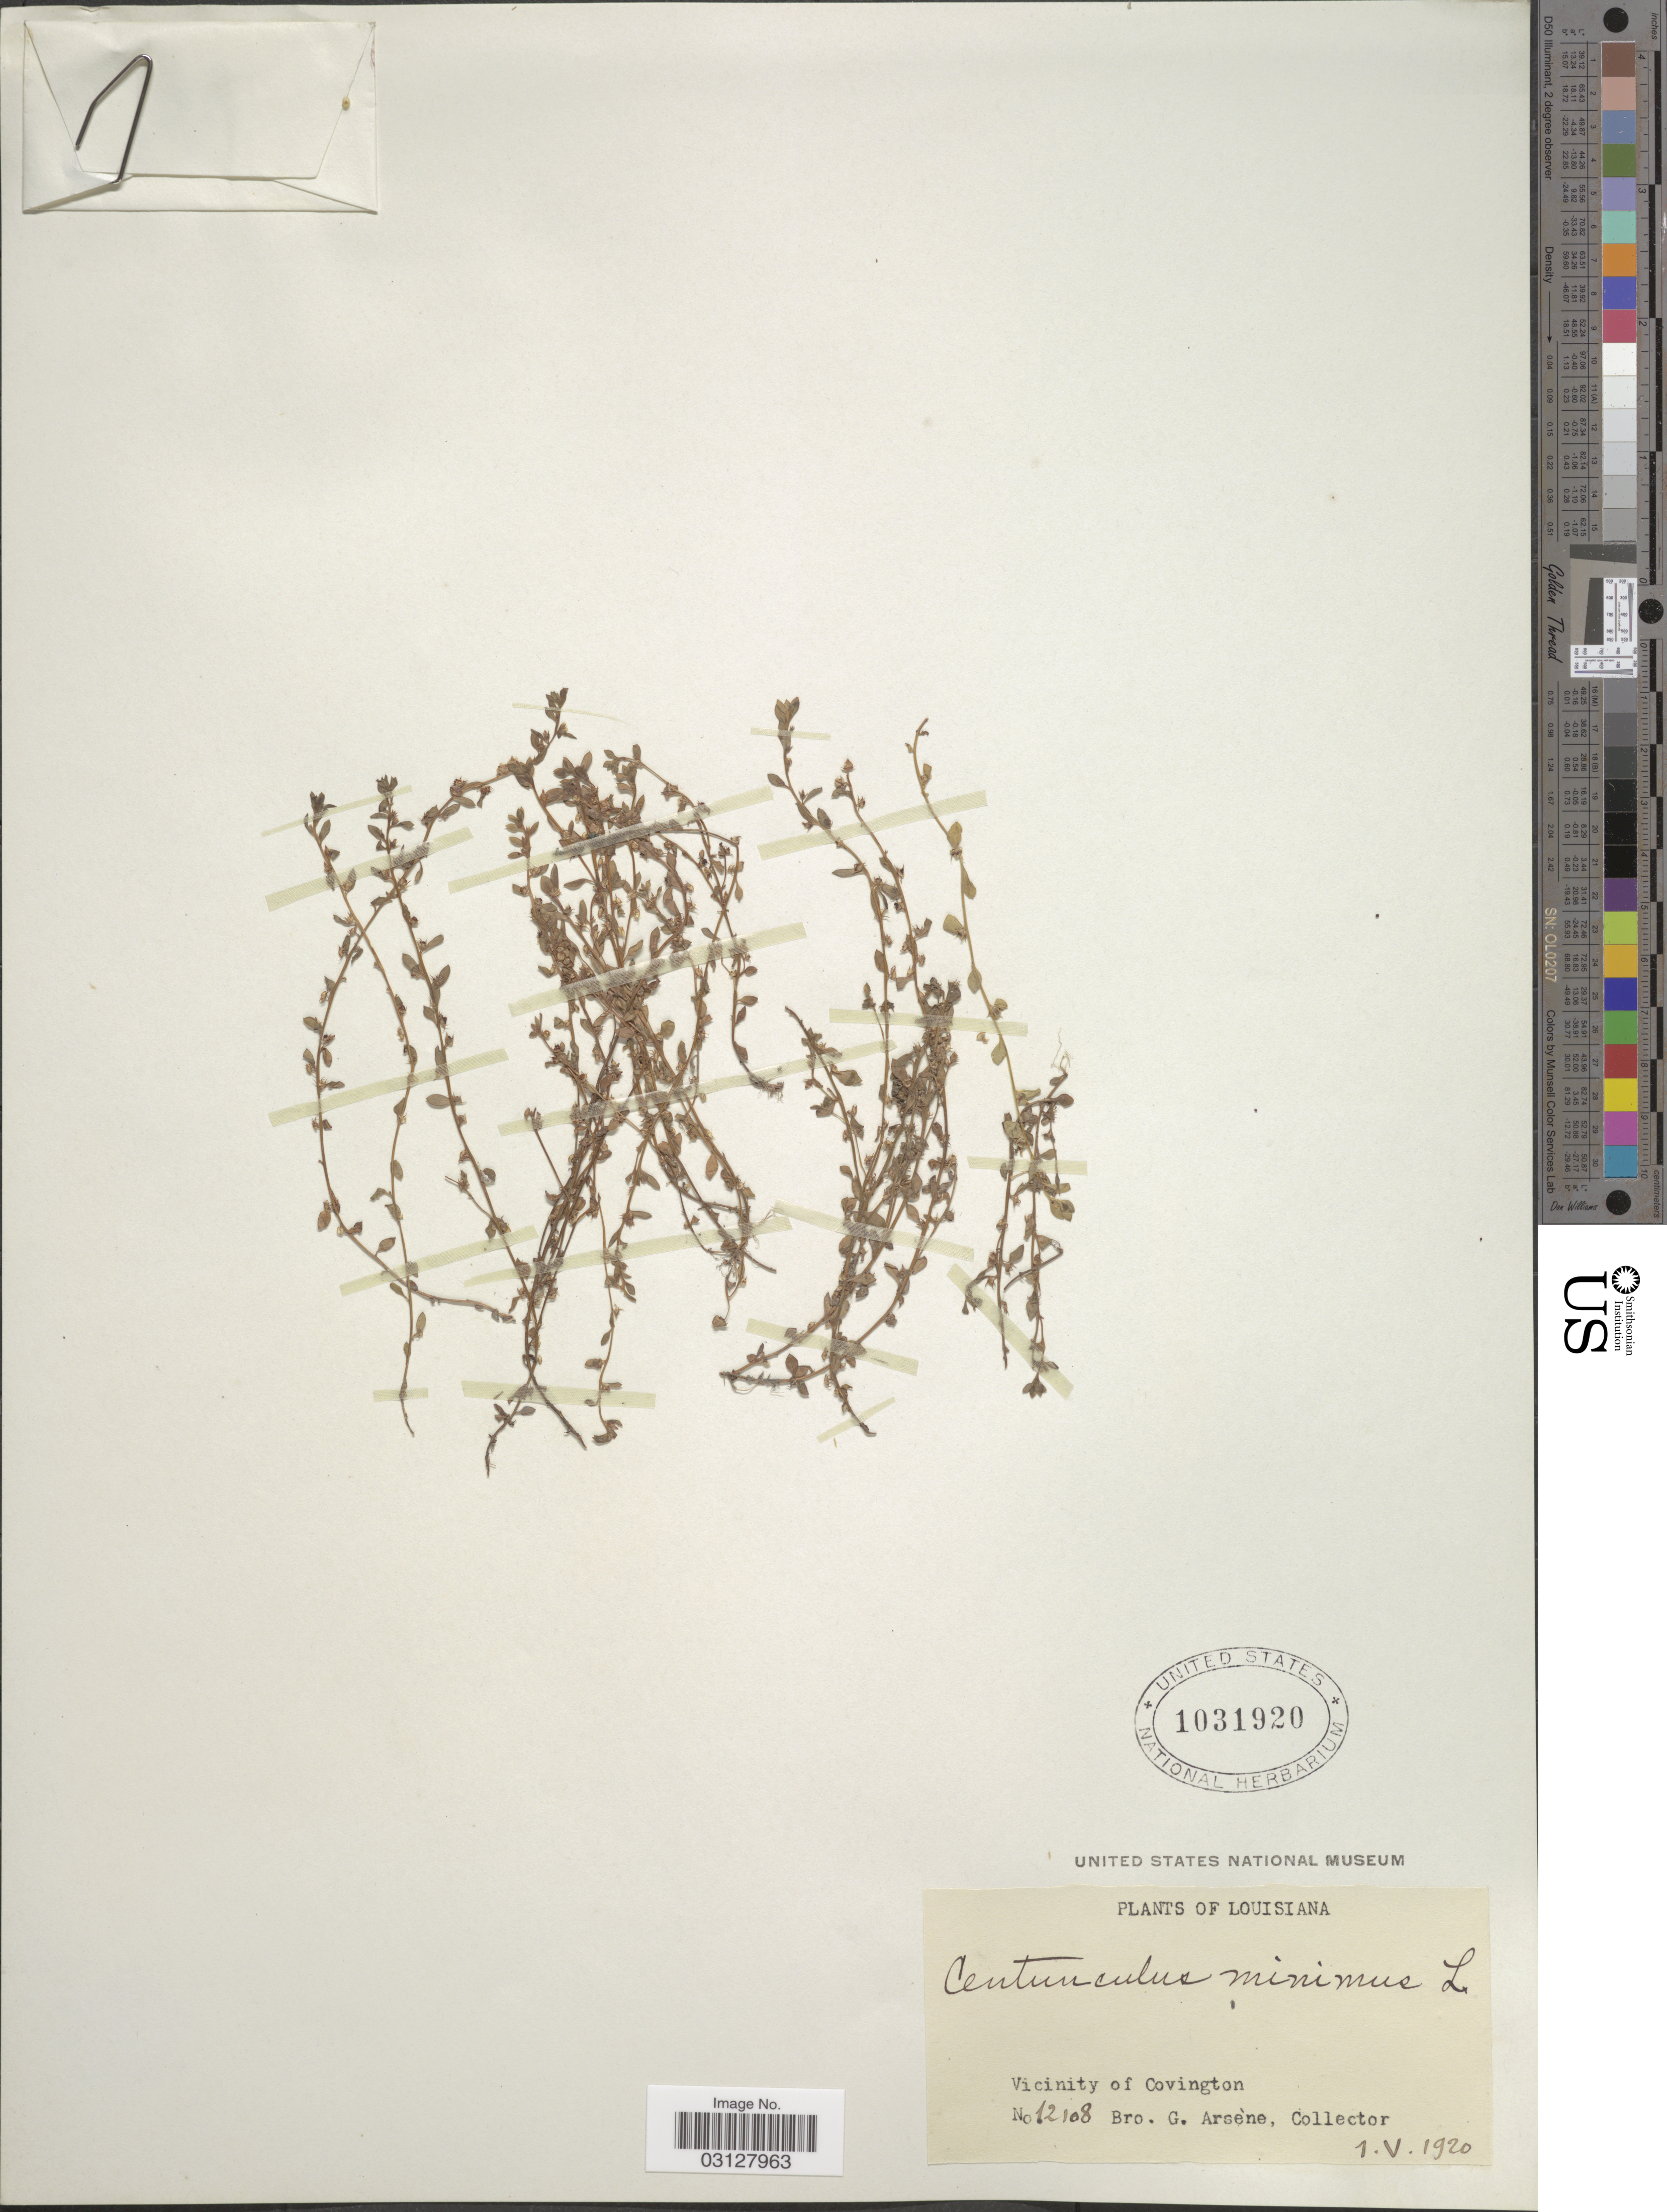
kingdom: Plantae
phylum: Tracheophyta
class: Magnoliopsida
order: Ericales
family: Primulaceae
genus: Centunculus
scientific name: Centunculus minimus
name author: L.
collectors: Bro. G. Arsène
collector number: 12108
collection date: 1920-05-01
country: United States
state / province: Louisiana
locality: Vicinity of Covington.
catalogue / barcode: US 1031920